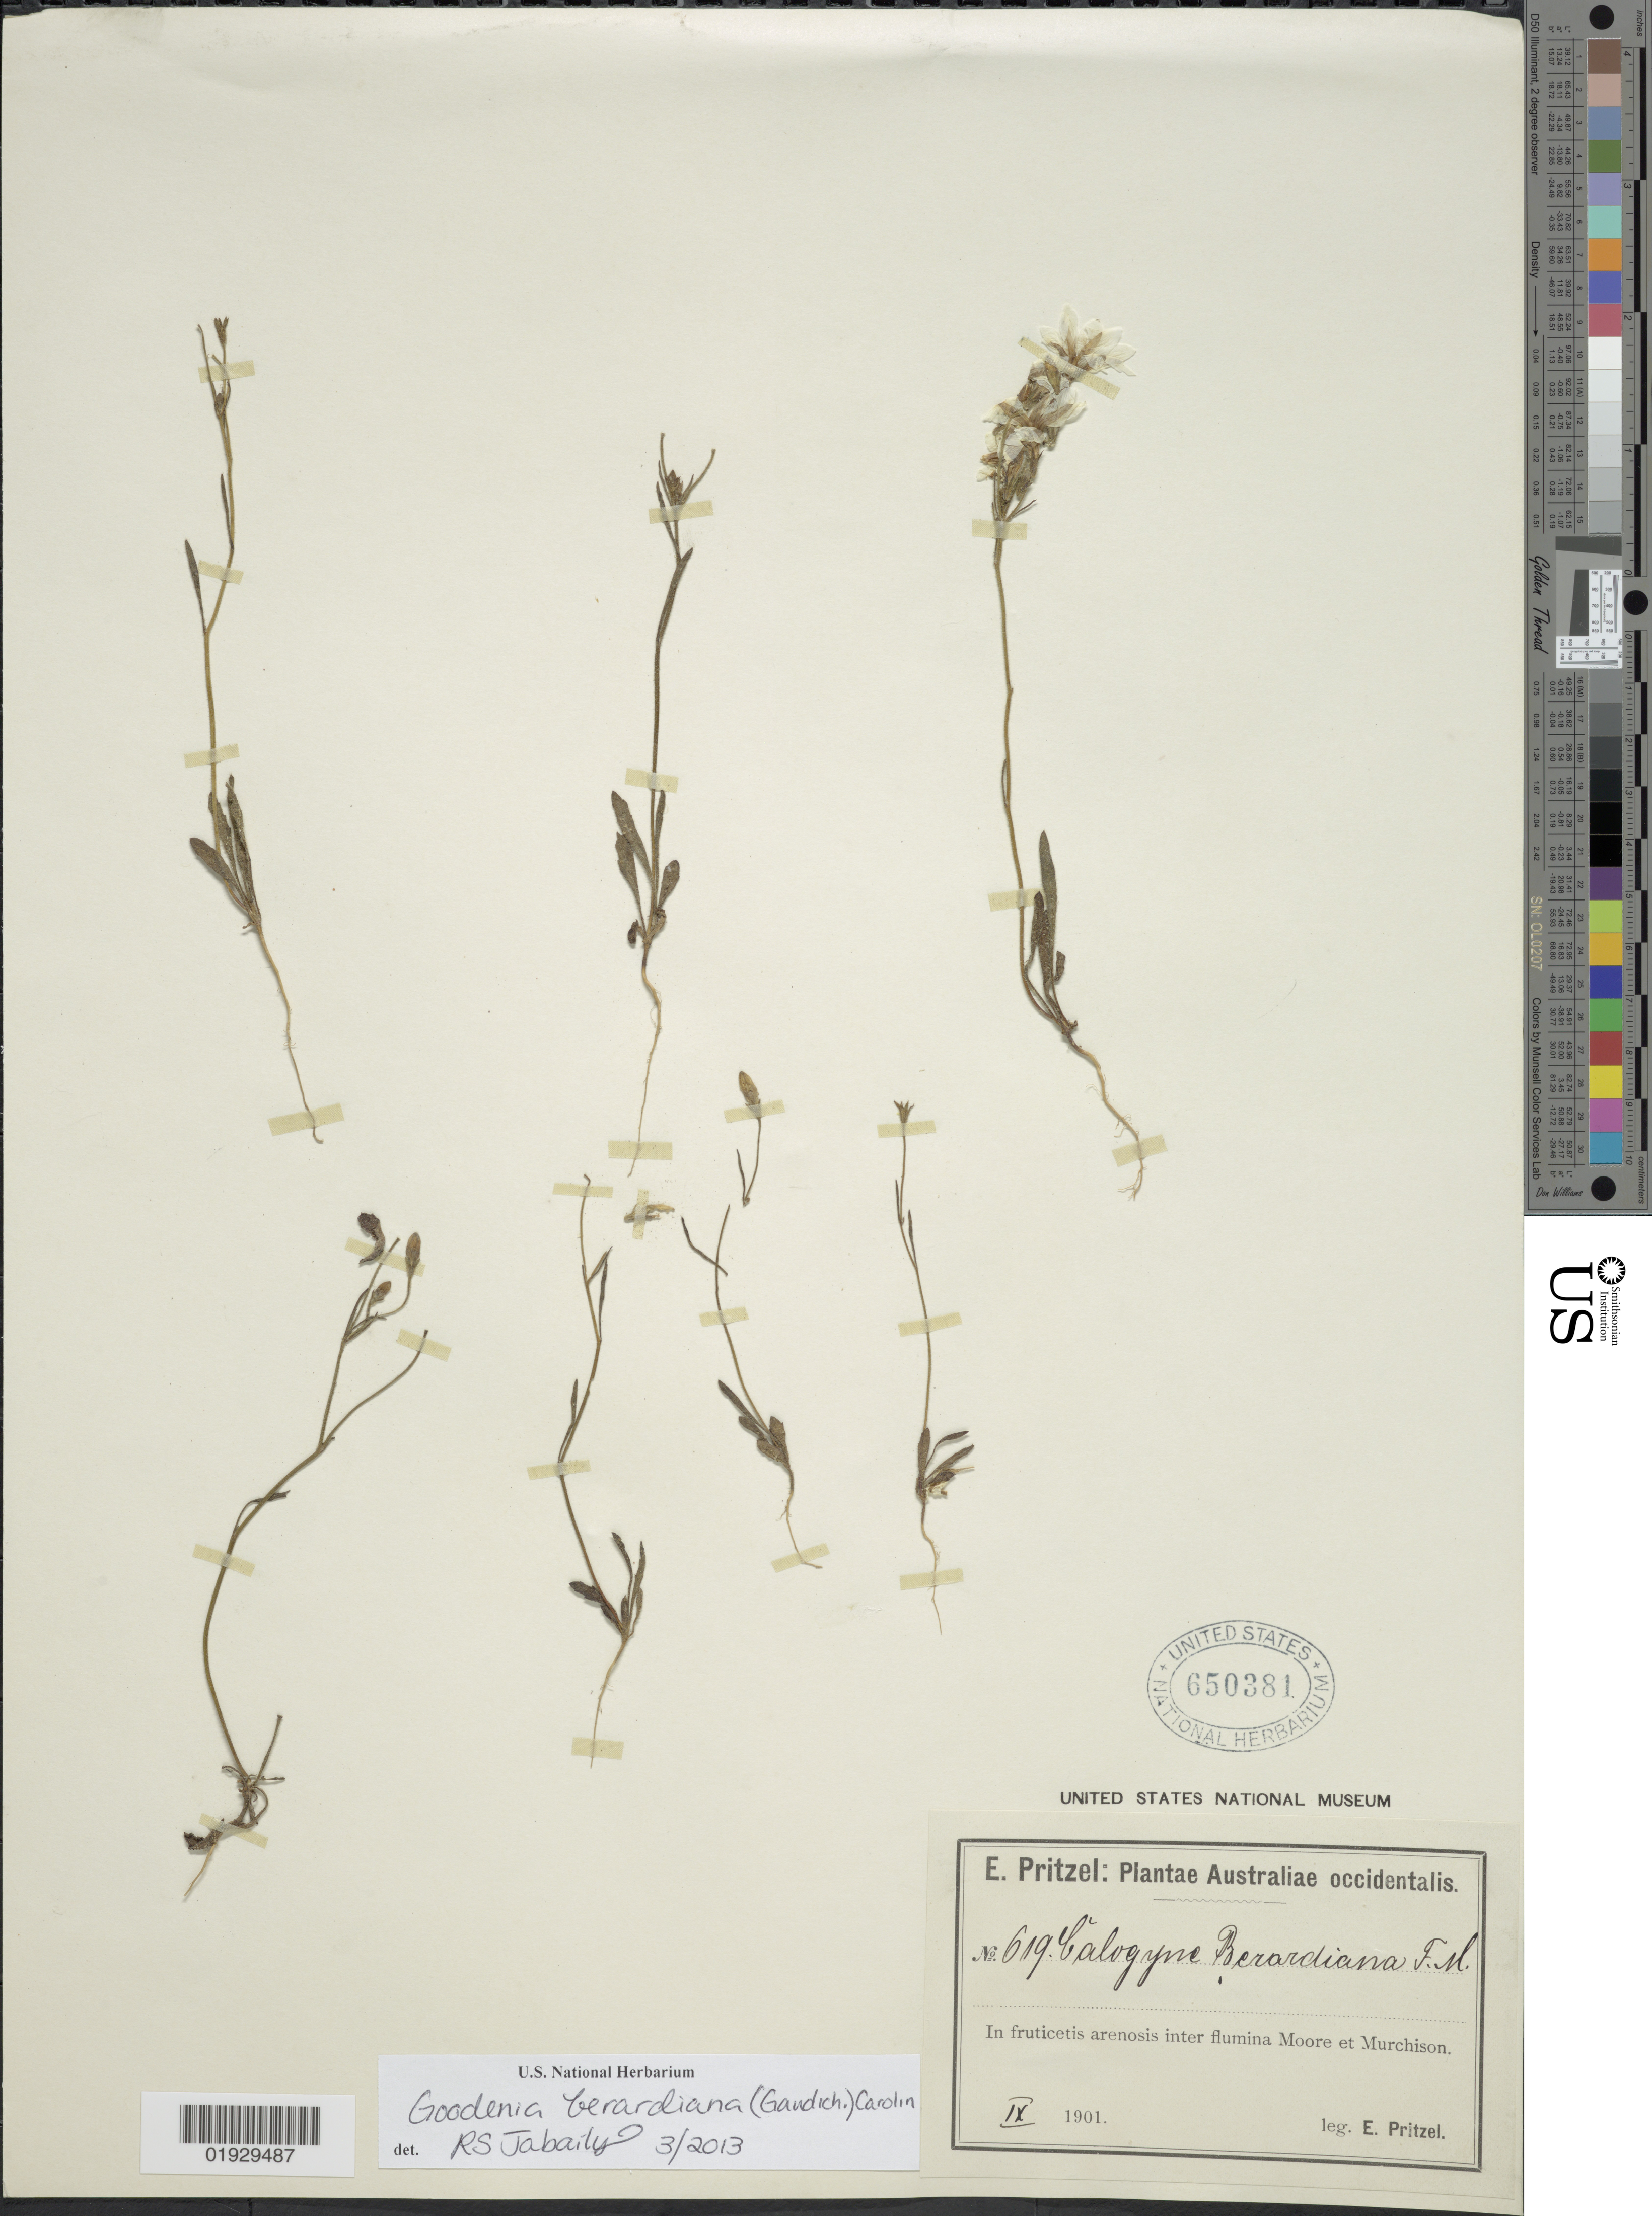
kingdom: Plantae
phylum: Tracheophyta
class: Magnoliopsida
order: Asterales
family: Goodeniaceae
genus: Goodenia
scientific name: Goodenia berardiana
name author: (Gaudich.) Carolin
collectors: E. G. Pritzel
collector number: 619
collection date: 1901-09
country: Australia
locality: Australiae occidentalis. In fruticetis arenosis inter flumina Moore et Murchison.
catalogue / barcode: US 650381